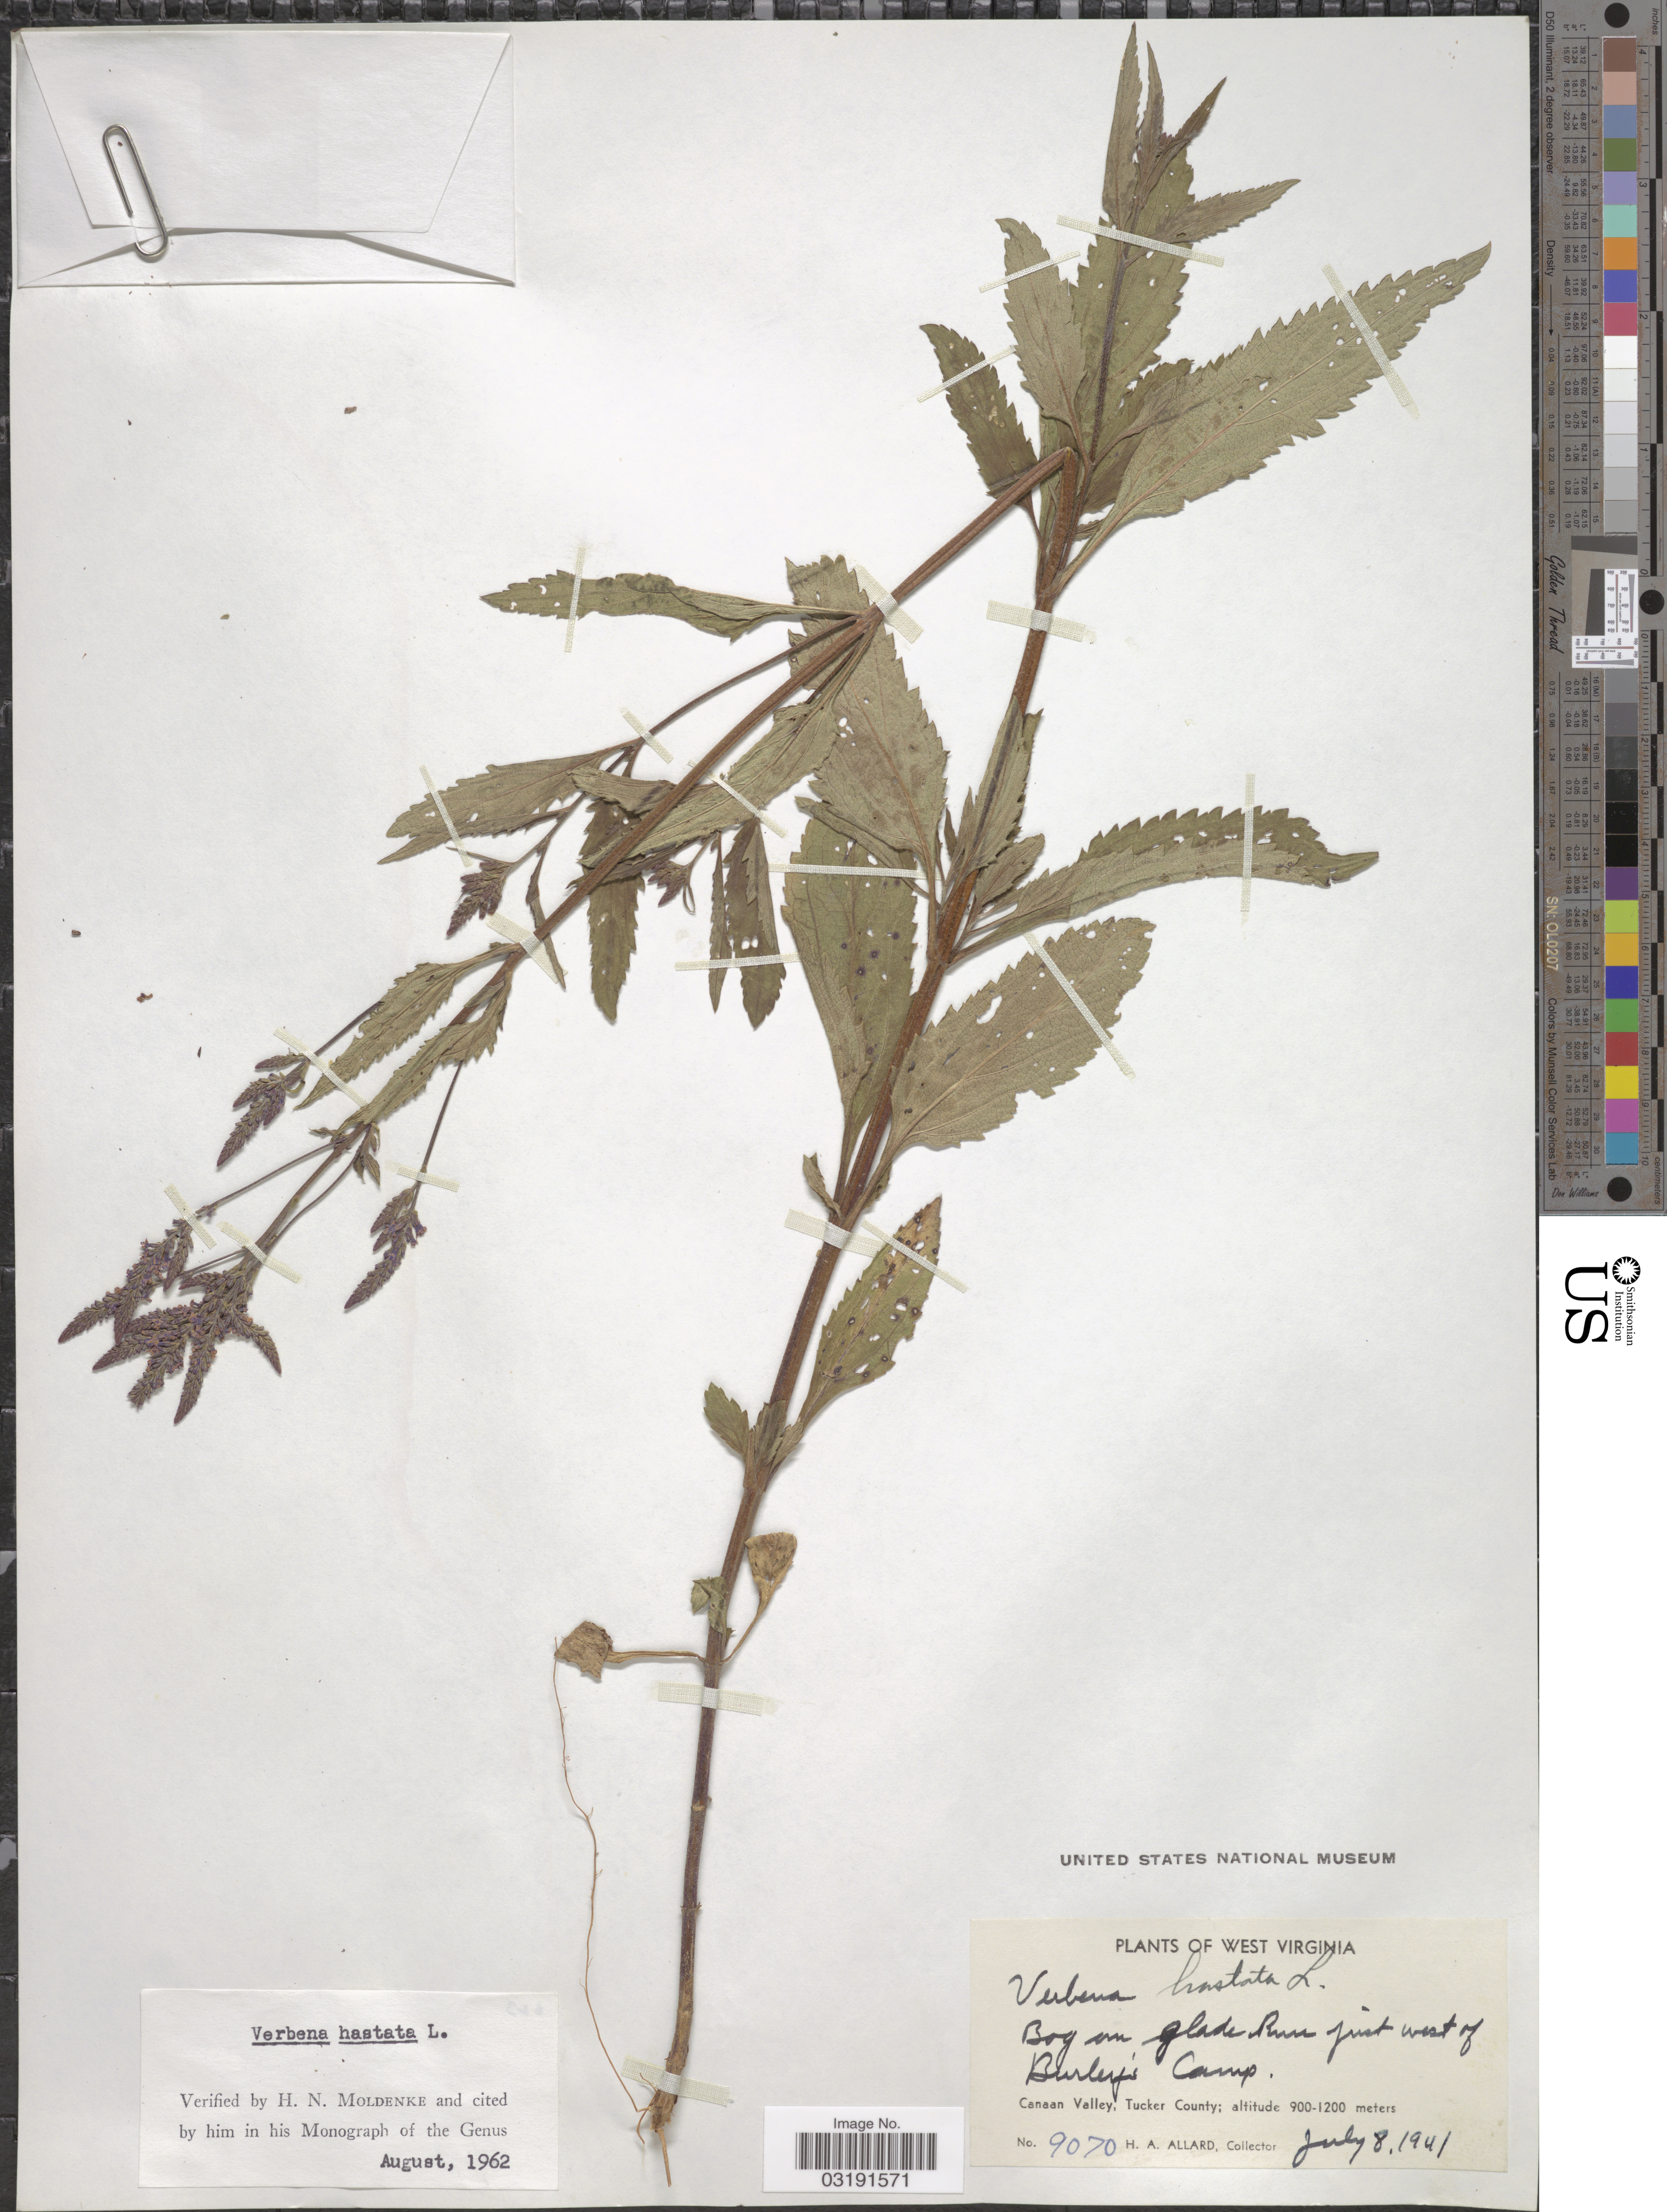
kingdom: Plantae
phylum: Tracheophyta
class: Magnoliopsida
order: Lamiales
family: Verbenaceae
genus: Verbena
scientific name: Verbena hastata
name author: L.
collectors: H. A. Allard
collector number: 9070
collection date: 1941-07-08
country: United States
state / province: West Virginia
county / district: Tucker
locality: Bog on glade Run just west of Burley's Camp, Canaan Valley, Tucker County.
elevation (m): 900